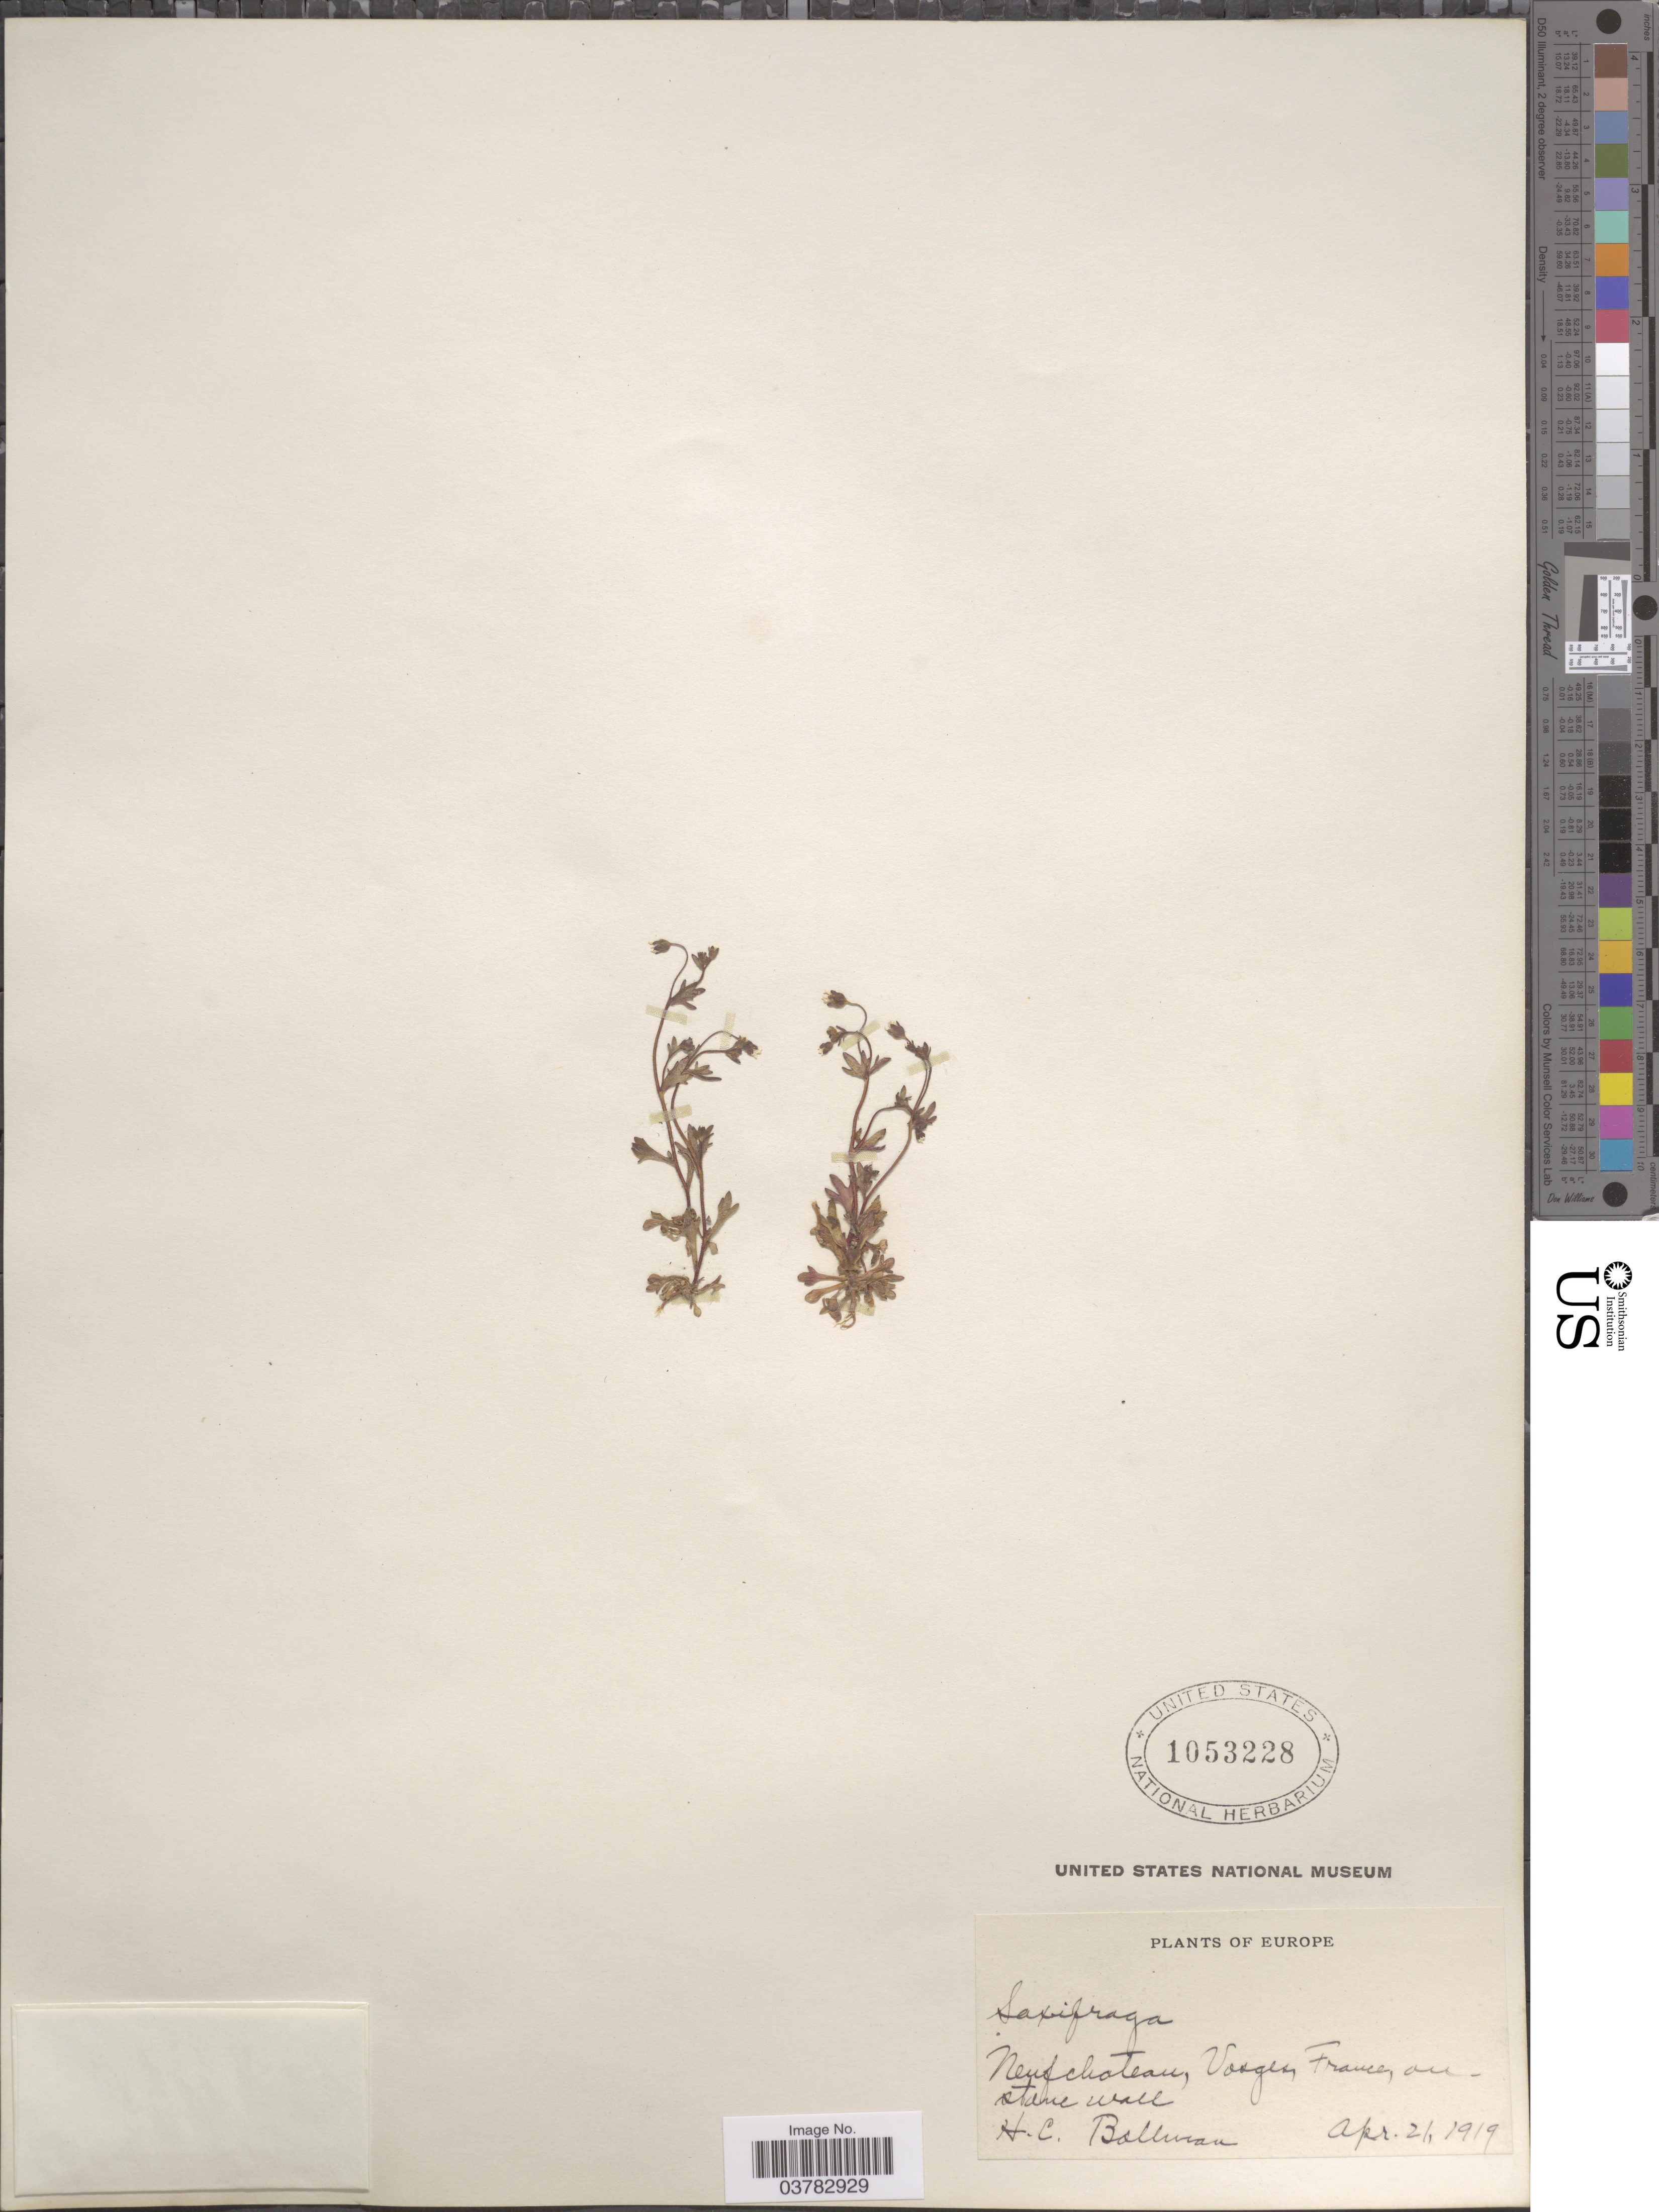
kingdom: Plantae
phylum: Tracheophyta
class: Magnoliopsida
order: Saxifragales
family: Saxifragaceae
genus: Saxifraga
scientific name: Saxifraga sp.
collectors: H. C. Bollman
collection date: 1919-04-21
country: France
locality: Neupchateau, Vosges.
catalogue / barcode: US 1053228